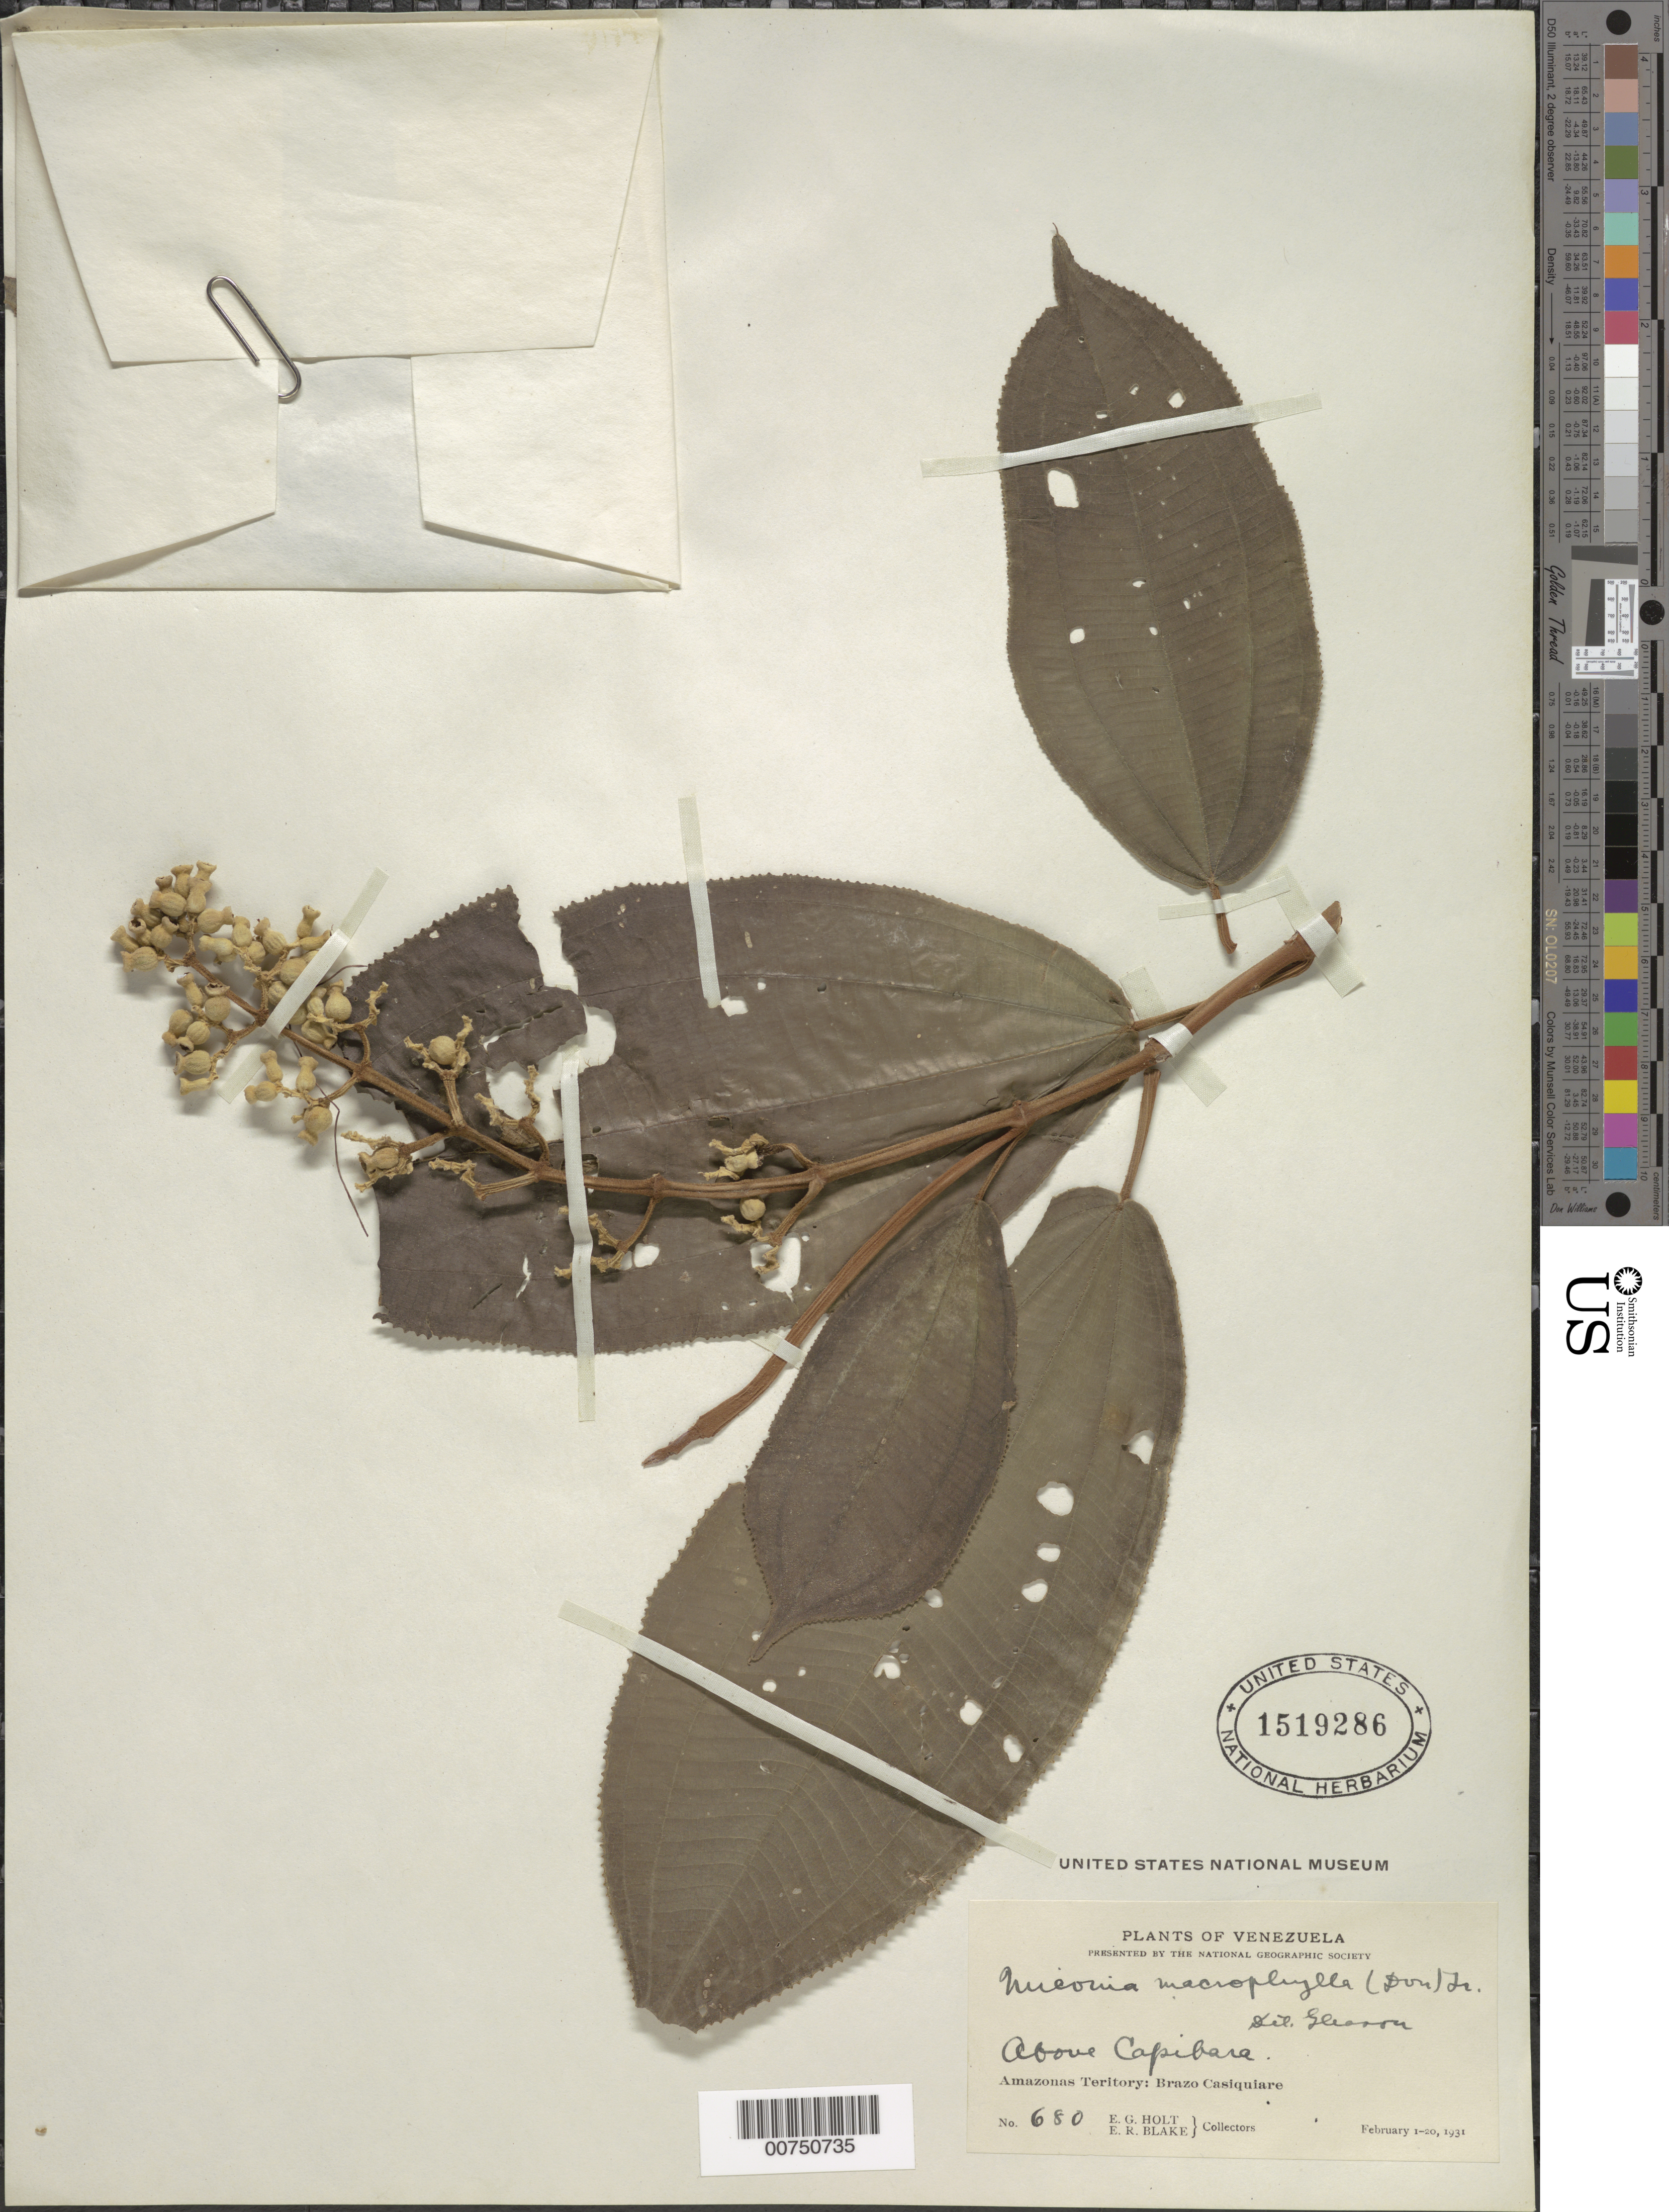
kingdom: Plantae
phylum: Tracheophyta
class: Magnoliopsida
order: Myrtales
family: Melastomataceae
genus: Miconia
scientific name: Miconia macrophylla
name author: (Pav. ex D. Don) Triana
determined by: Gleason, H. A.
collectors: E. Holt & E. R. Blake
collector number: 680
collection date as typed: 1-Feb-31 to 20-Feb-31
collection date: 1931-02-01/1931-02-20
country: Venezuela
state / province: Amazonas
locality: Brazo Casiquiare, above Capibara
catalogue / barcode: US 1519286